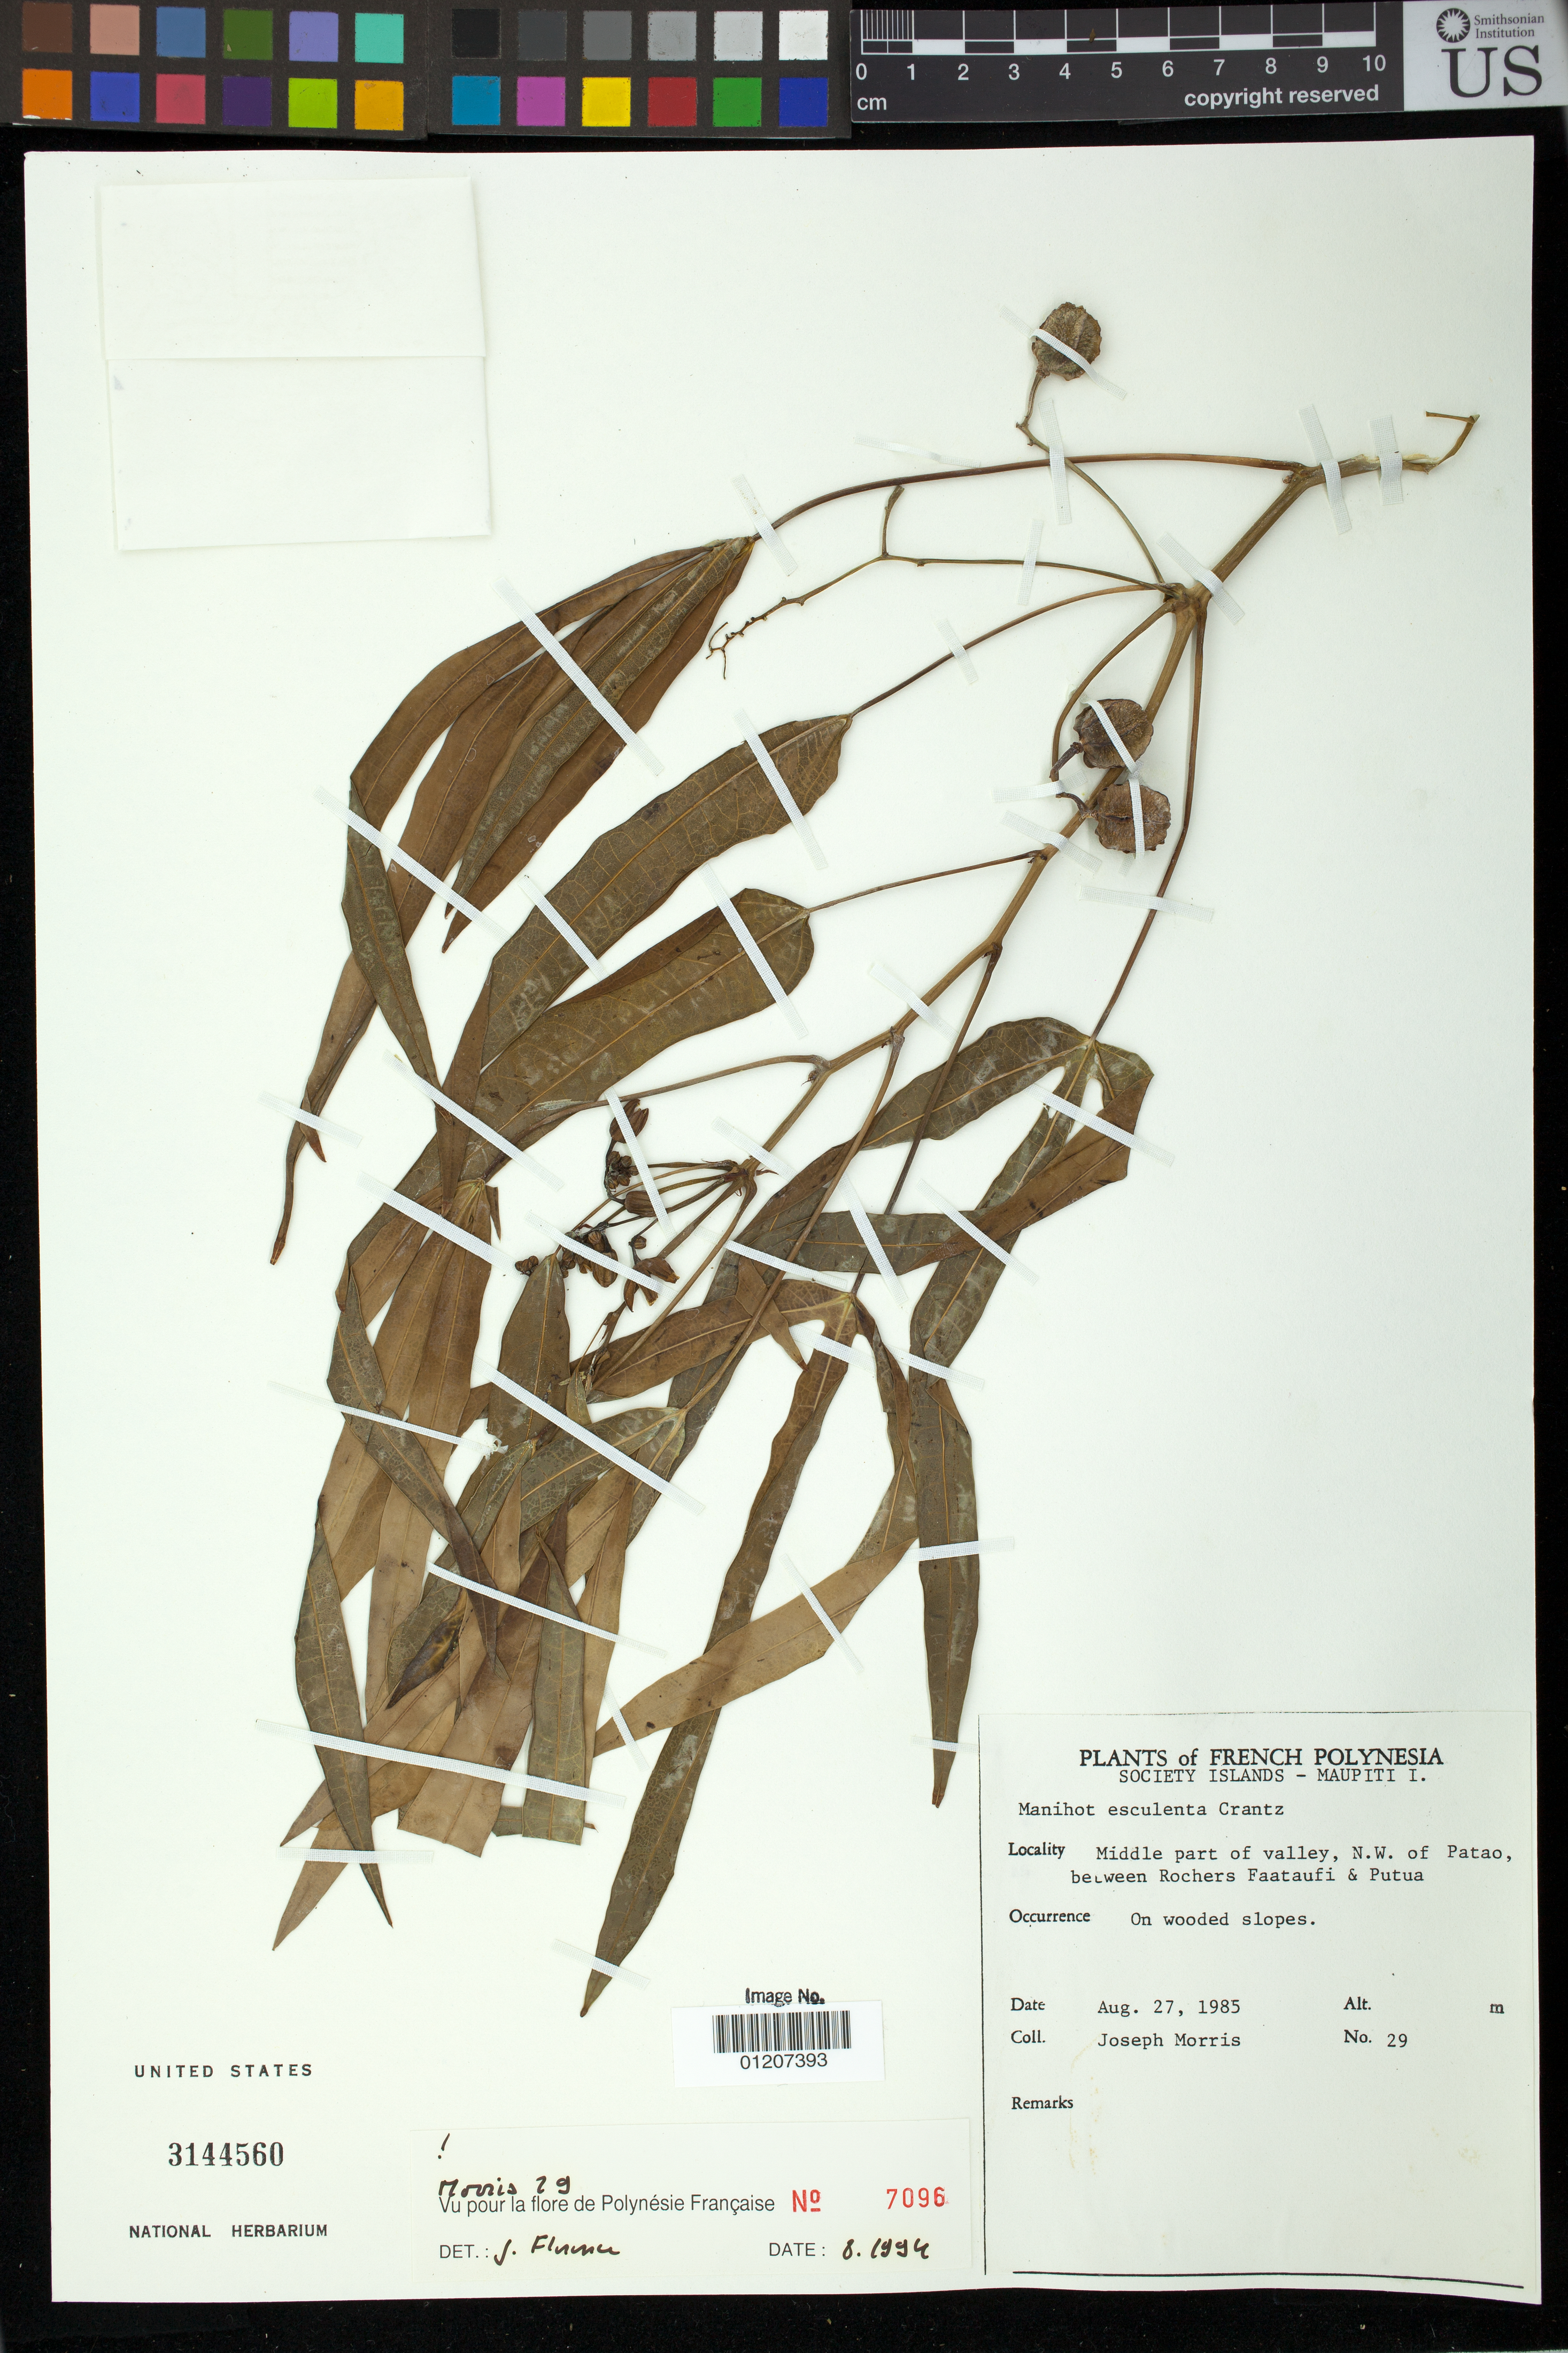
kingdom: Plantae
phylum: Tracheophyta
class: Magnoliopsida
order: Malpighiales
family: Euphorbiaceae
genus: Manihot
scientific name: Manihot esculenta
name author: Crantz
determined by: Florence, J.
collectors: J. Morris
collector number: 29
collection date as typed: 25 Aug 1985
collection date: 1985-08-25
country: French Polynesia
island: Maupiti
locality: Middle part of valley, N.W. of Patao, between Rochers Faataufi & Putua.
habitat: On wooded slopes.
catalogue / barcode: US 3144560